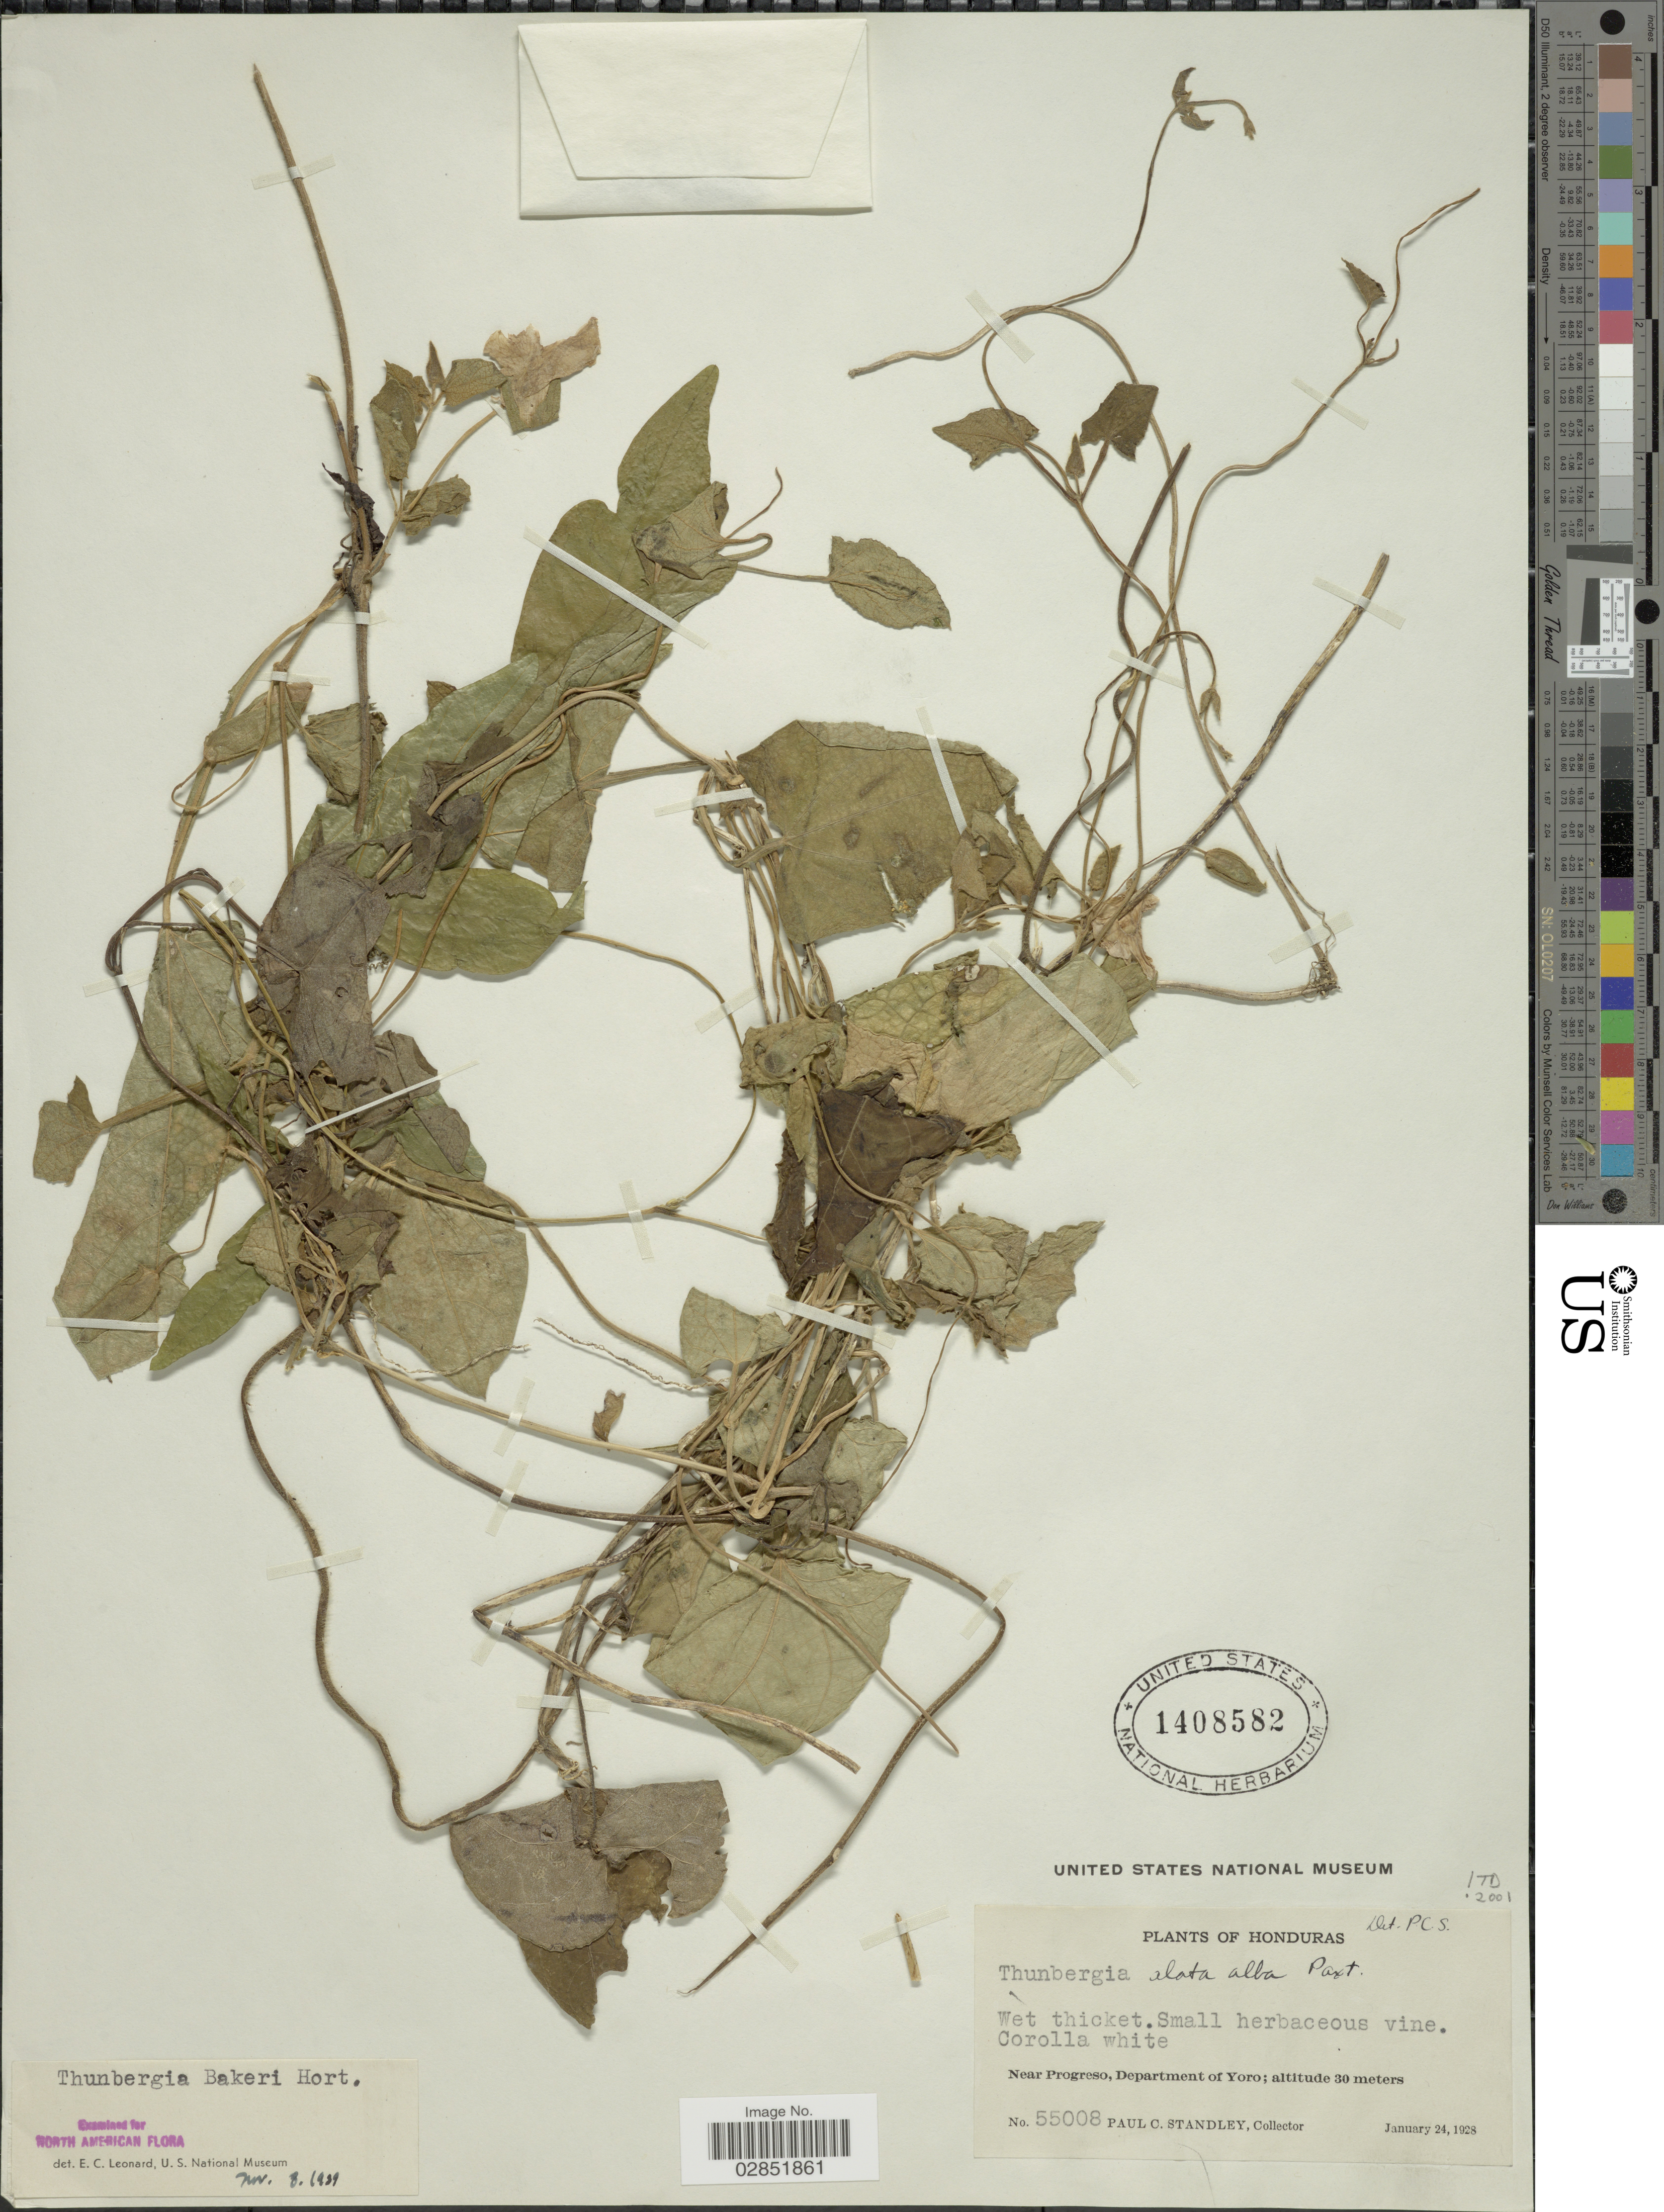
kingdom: Plantae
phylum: Tracheophyta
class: Magnoliopsida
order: Lamiales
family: Acanthaceae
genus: Thunbergia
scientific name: Thunbergia alata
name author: Bojer ex Sims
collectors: P. C. Standley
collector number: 55008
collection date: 1928-01-24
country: Honduras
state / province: Yoro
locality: Near Progreso, Department of Yoro.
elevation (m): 30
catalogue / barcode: US 1408582